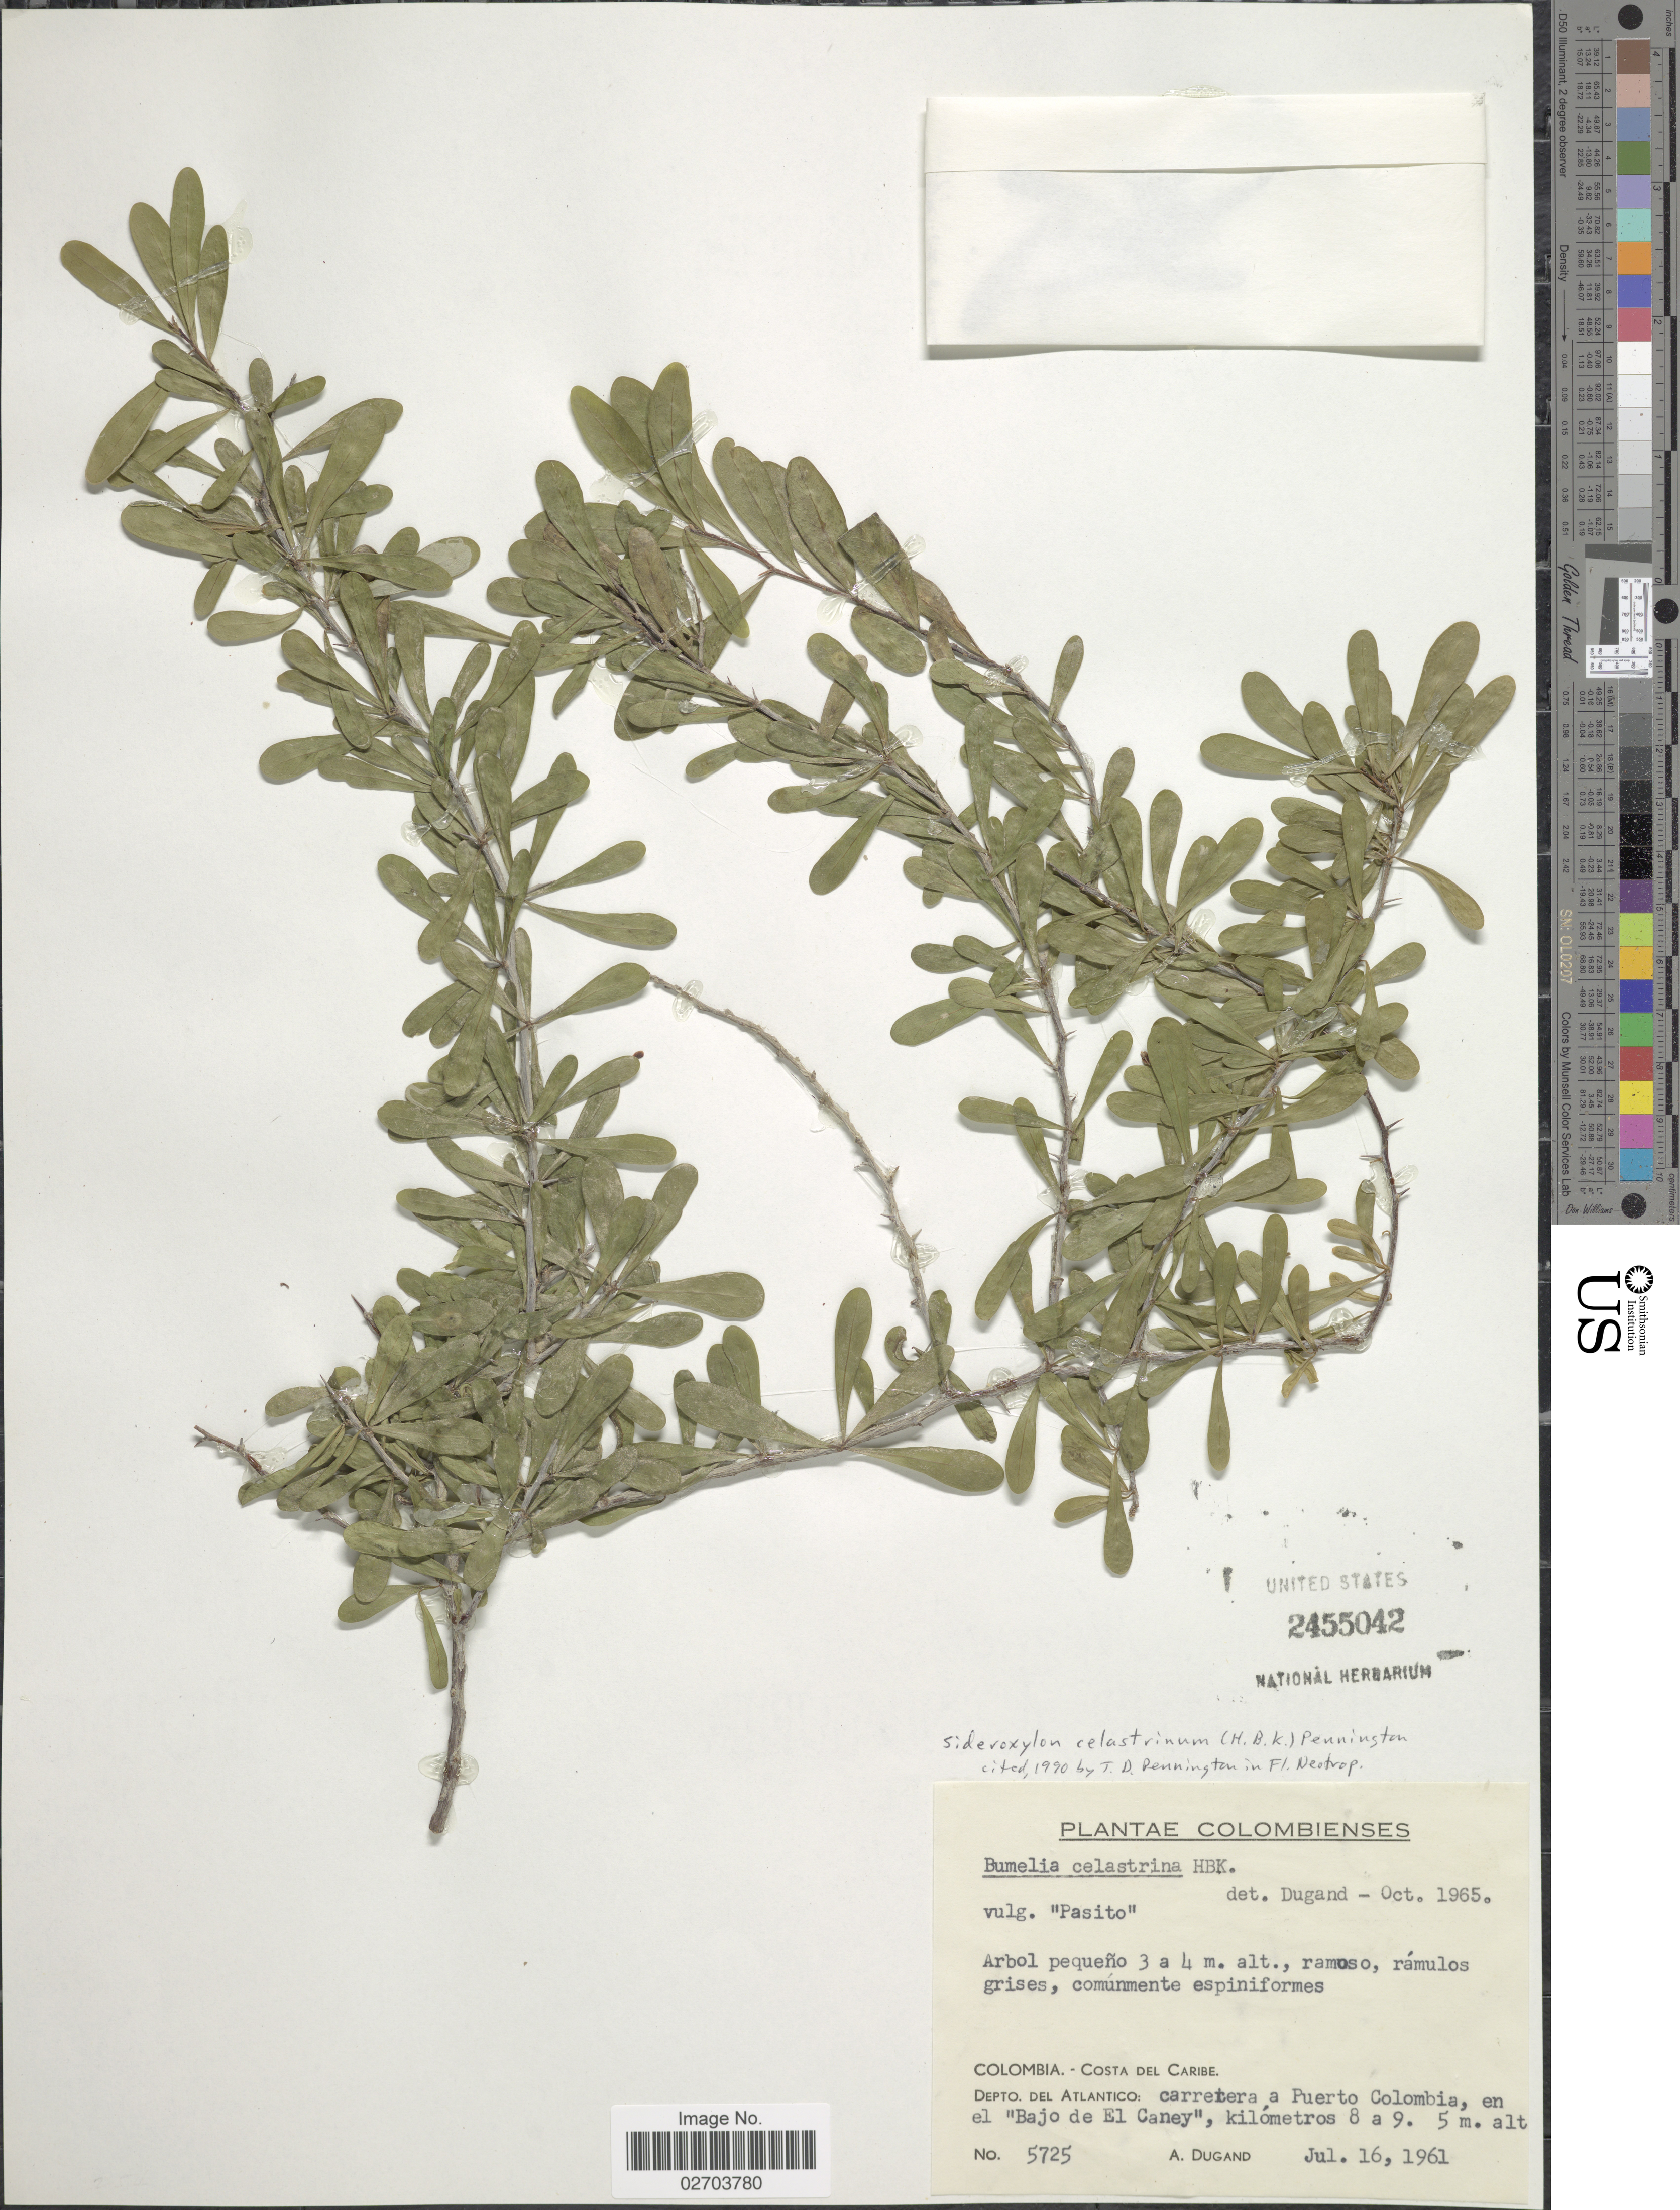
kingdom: Plantae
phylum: Tracheophyta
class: Magnoliopsida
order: Ericales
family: Sapotaceae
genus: Sideroxylon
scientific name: Sideroxylon celastrinum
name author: (Kunth) T.D. Penn.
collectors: A. Dugand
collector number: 5725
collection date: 1961-07-16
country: Colombia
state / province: Atlántico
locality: Costa del Caribe. Carretera a Puerto Colombia, en el "Bajo de El Caney", kilometros 8 a 9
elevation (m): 5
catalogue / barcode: US 2455042